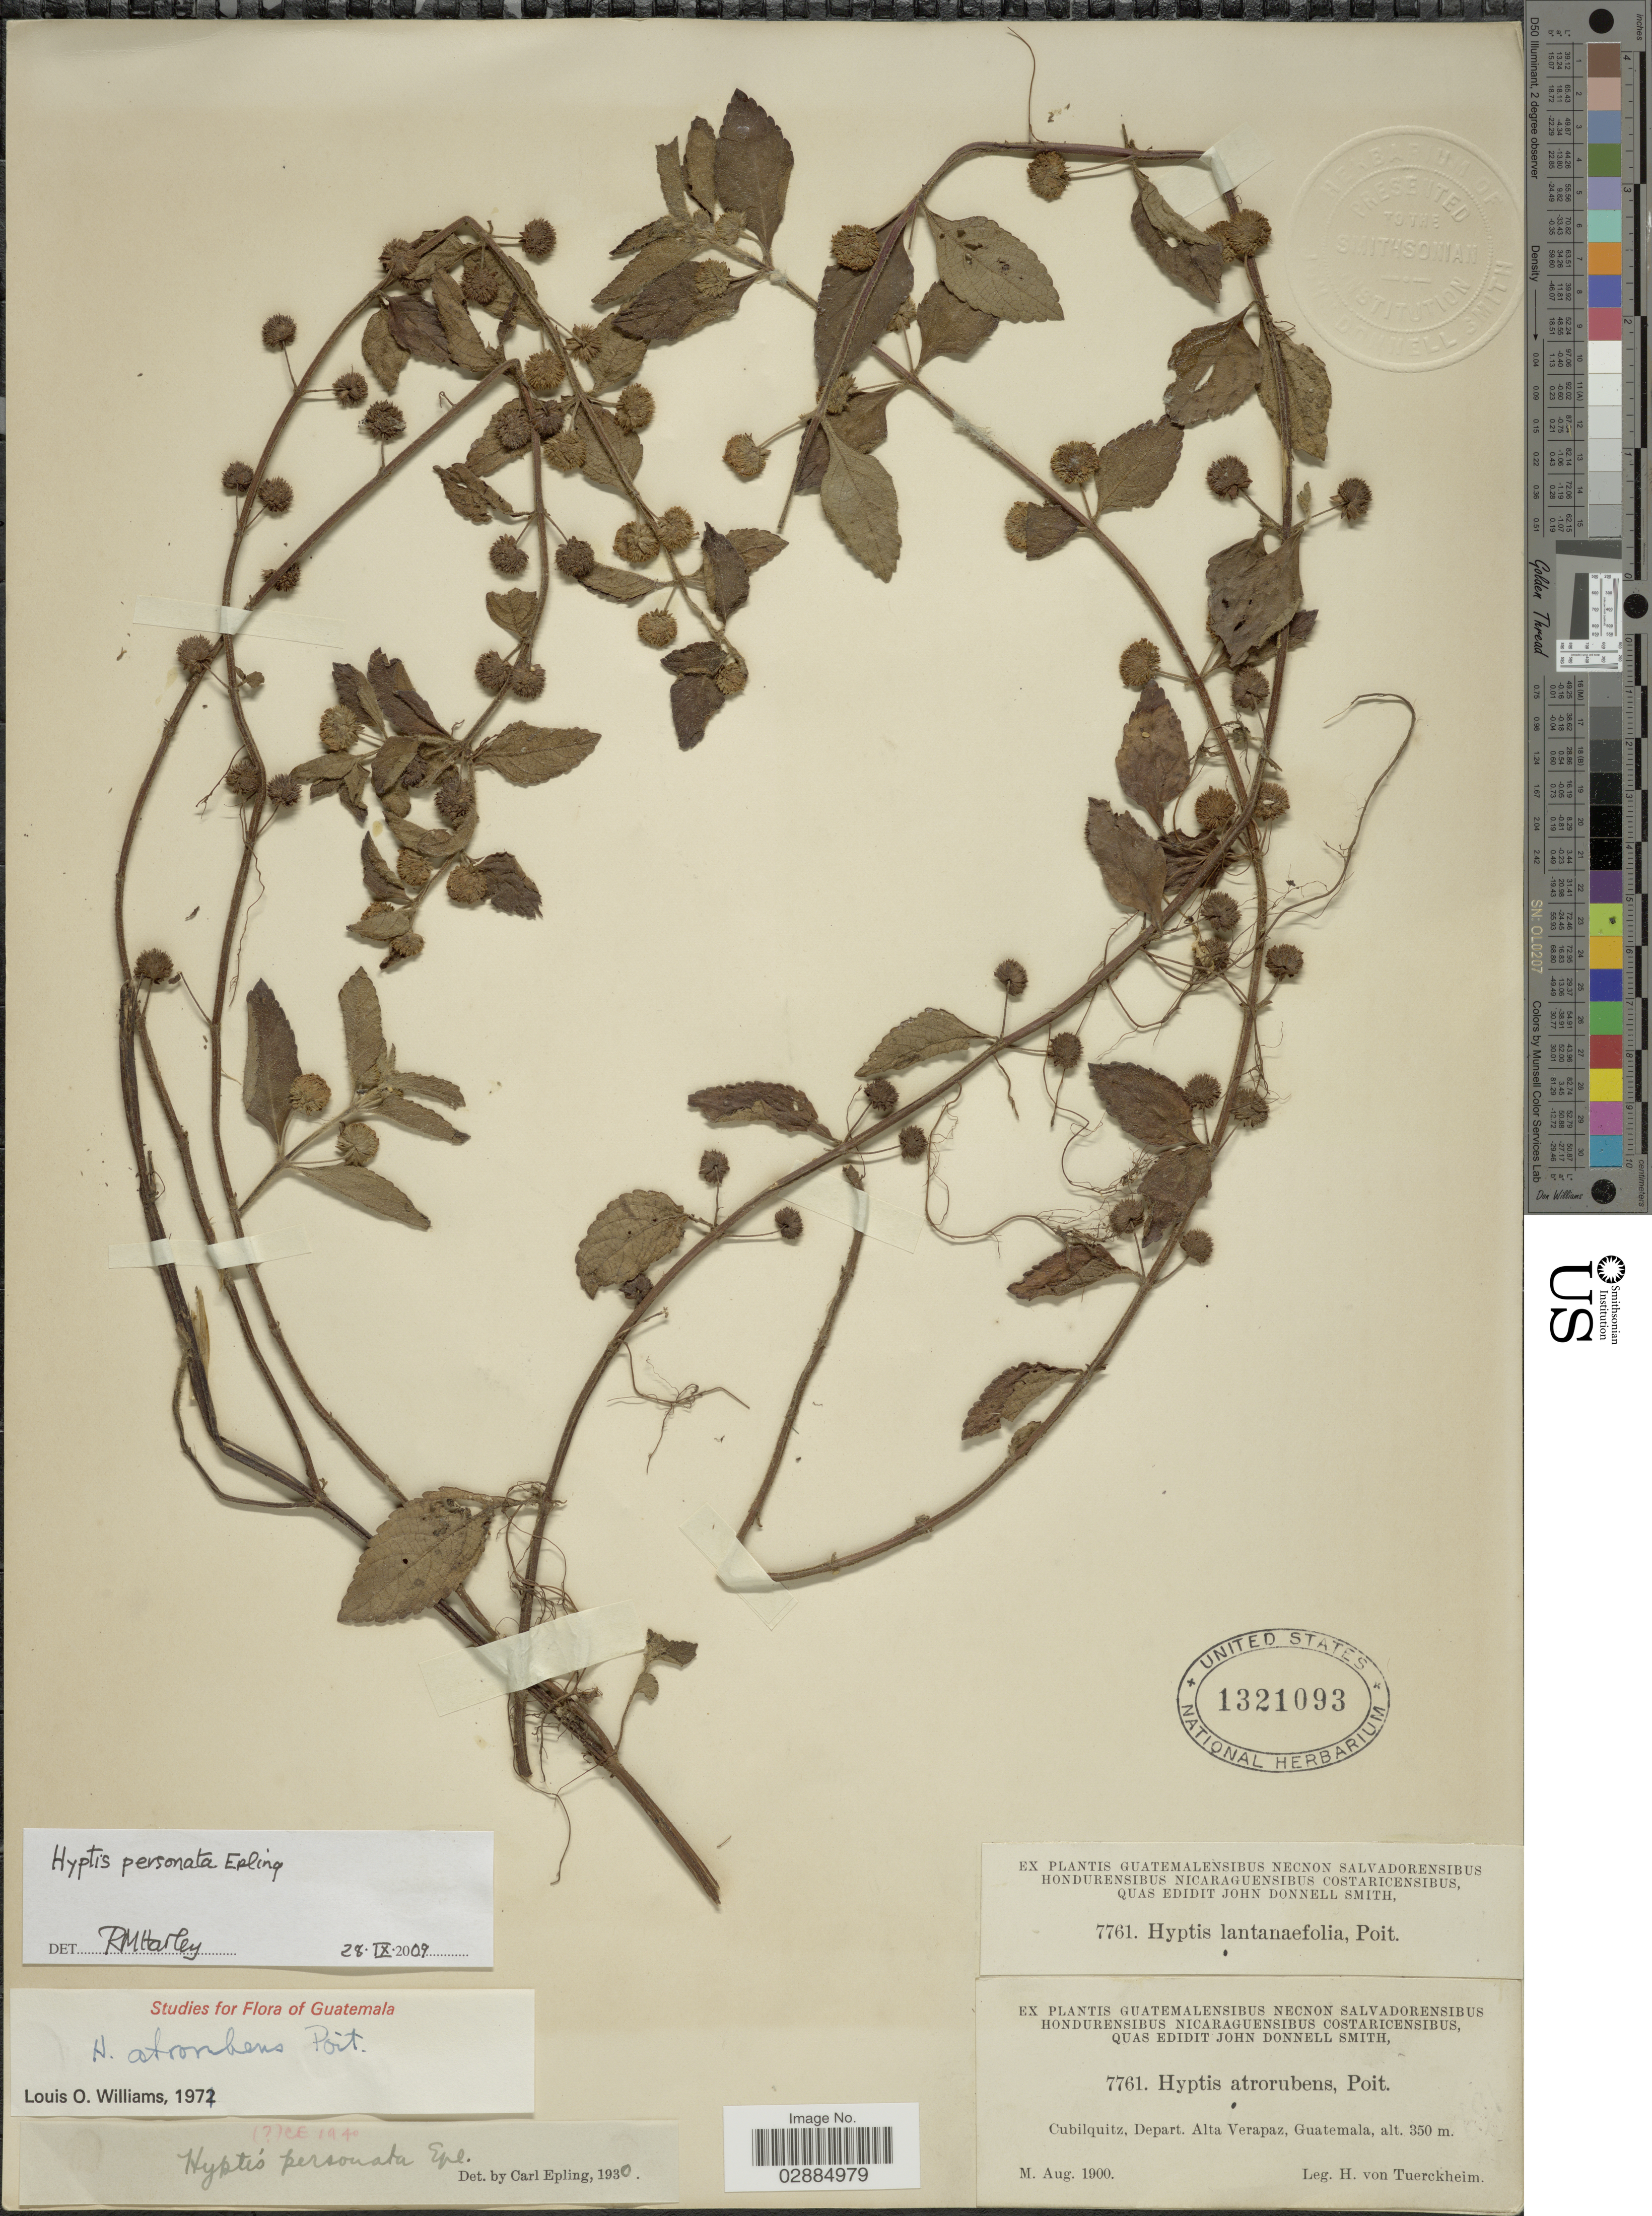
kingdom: Plantae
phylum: Tracheophyta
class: Magnoliopsida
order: Lamiales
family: Lamiaceae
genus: Hyptis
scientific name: Hyptis personata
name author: Epling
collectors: H. von Türckheim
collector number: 7761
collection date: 1900-08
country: Guatemala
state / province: Alta Verapaz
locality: Cubilquitz, Depart. Alta Verapaz, Guatemala.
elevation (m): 350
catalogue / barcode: US 1321093